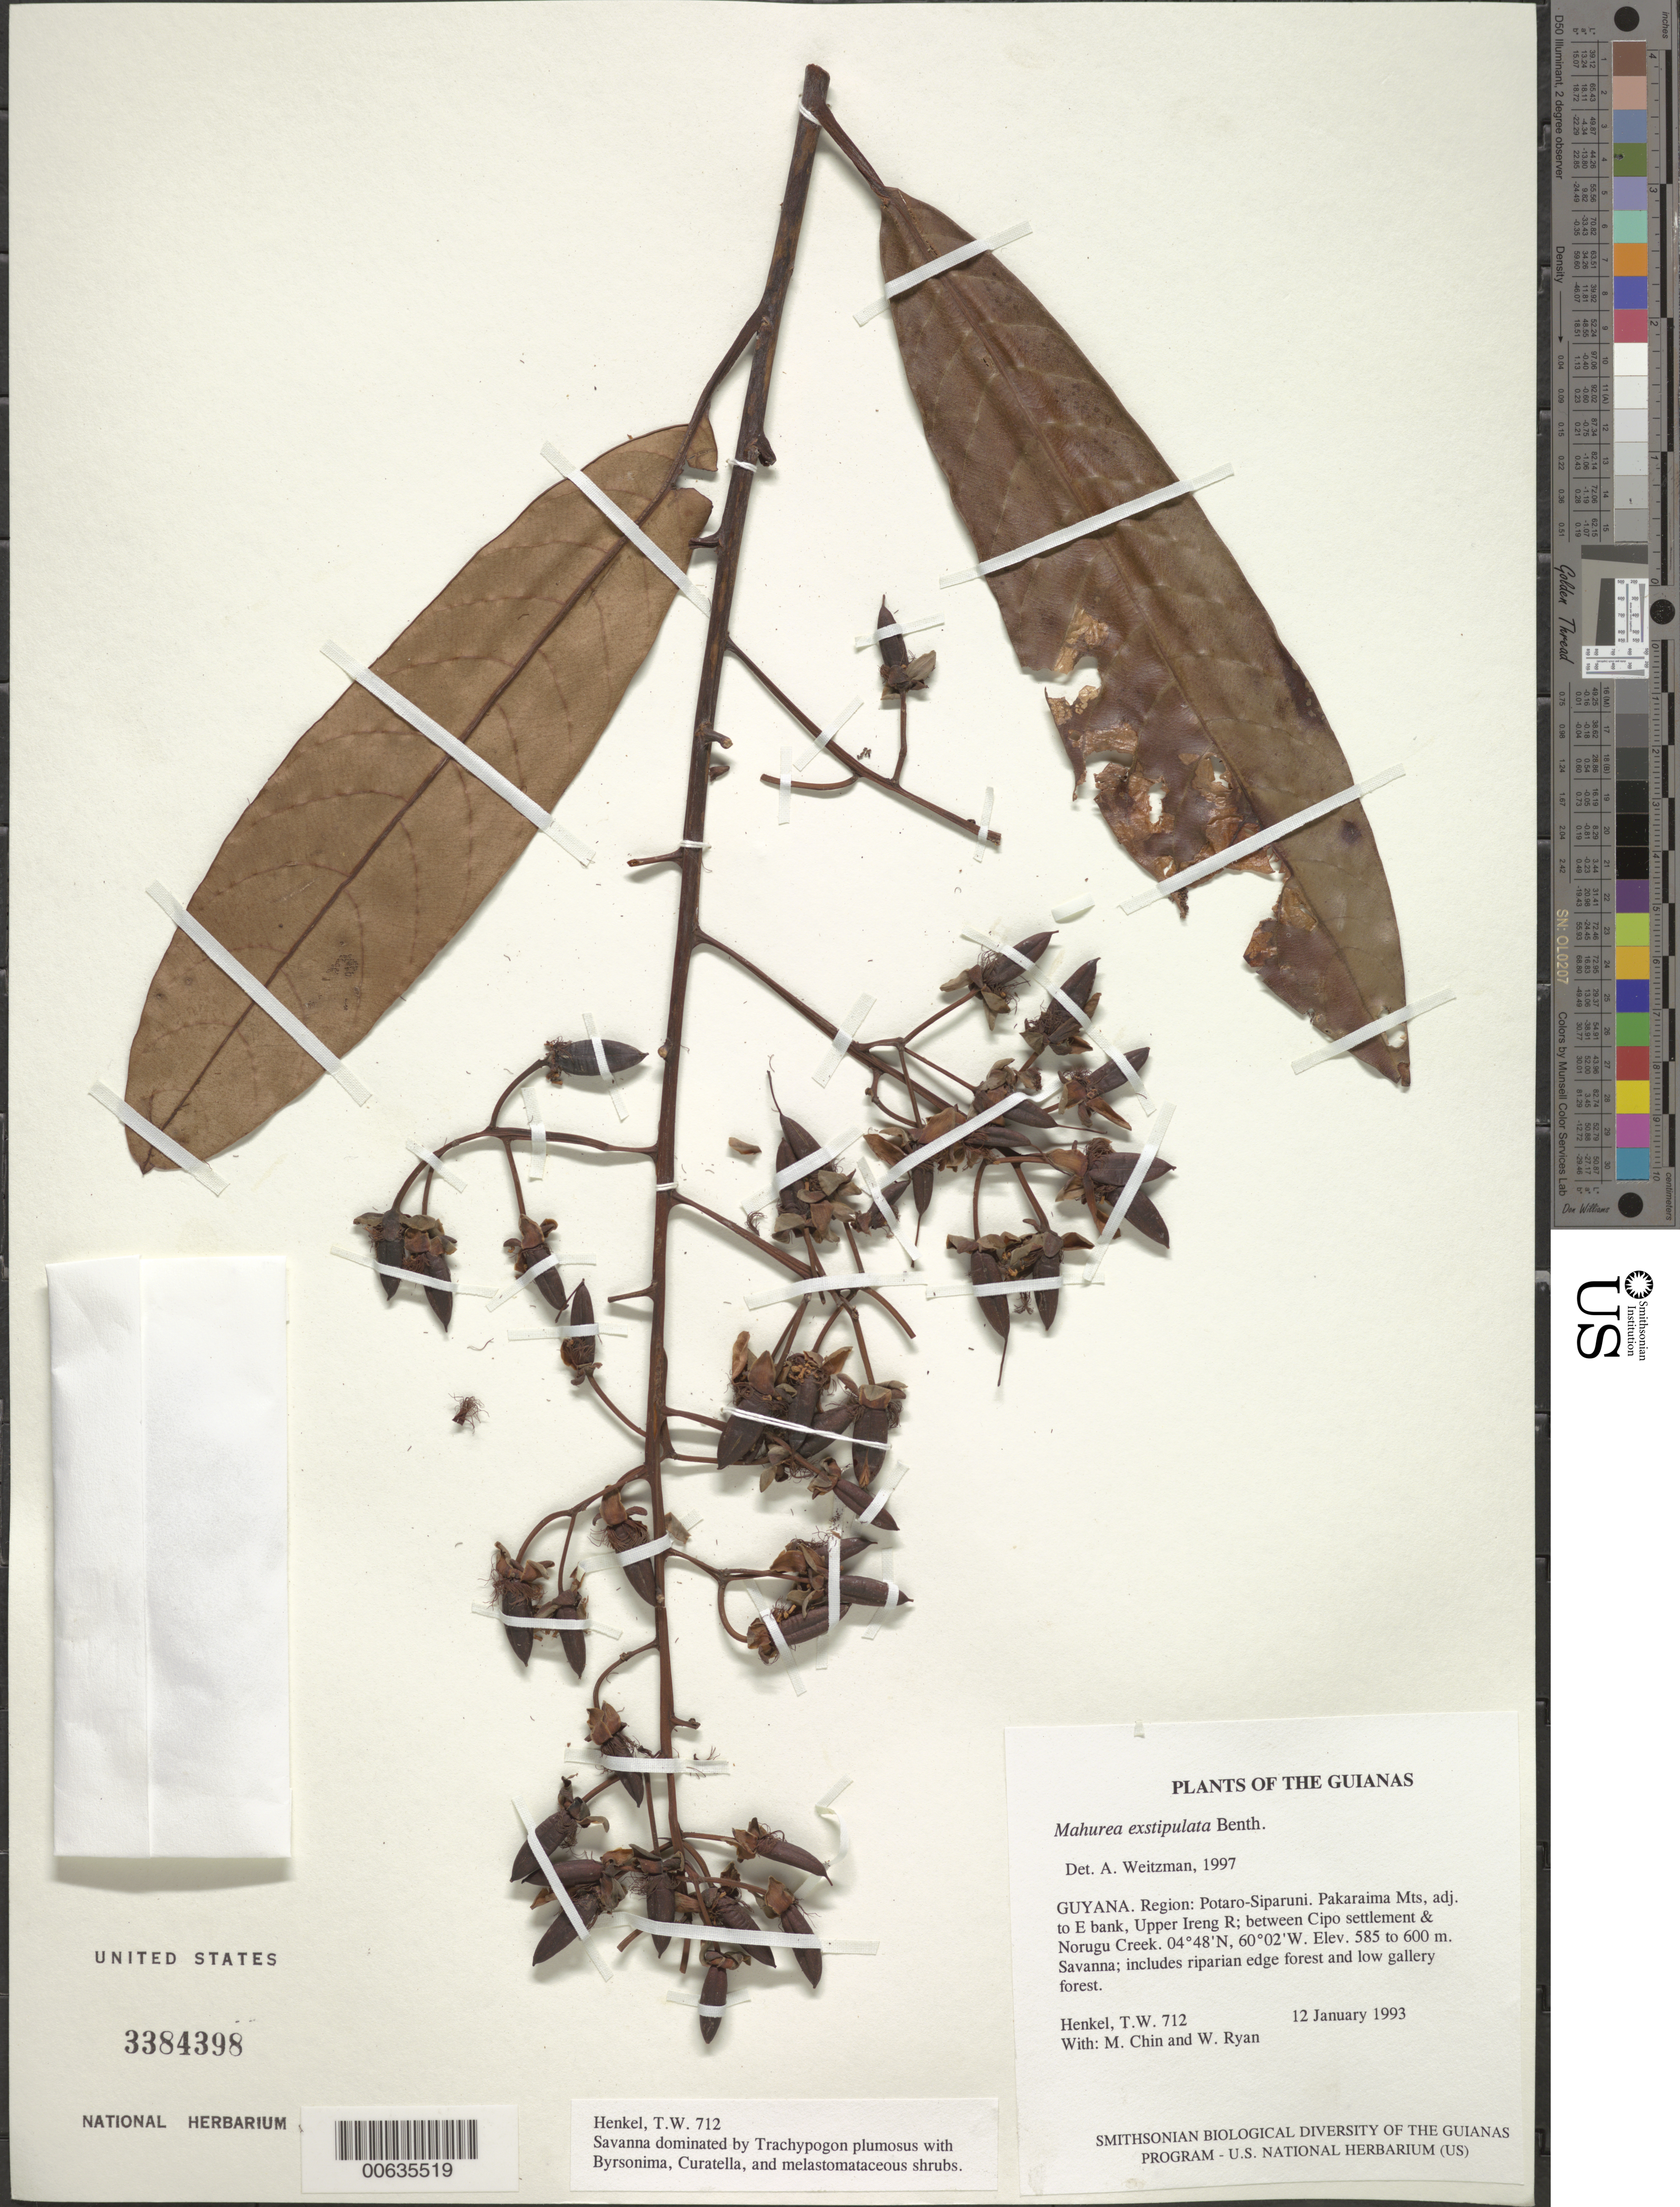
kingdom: Plantae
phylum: Tracheophyta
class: Magnoliopsida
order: Malpighiales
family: Calophyllaceae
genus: Mahurea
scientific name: Mahurea exstipulata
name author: Benth.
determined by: Weitzman, A. L.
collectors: T. Henkel, M. Chin & W. Ryan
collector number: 712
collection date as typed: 12 January 1993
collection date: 1993-01-12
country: Guyana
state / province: Potaro-Siparuni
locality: Pakaraima Mts, adj. to E bank, Upper Ireng R; between Cipo settlement & Norugu Creek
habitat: Savanna; includes riparian edge forest and low gallery forest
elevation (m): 585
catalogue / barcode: US 3384398